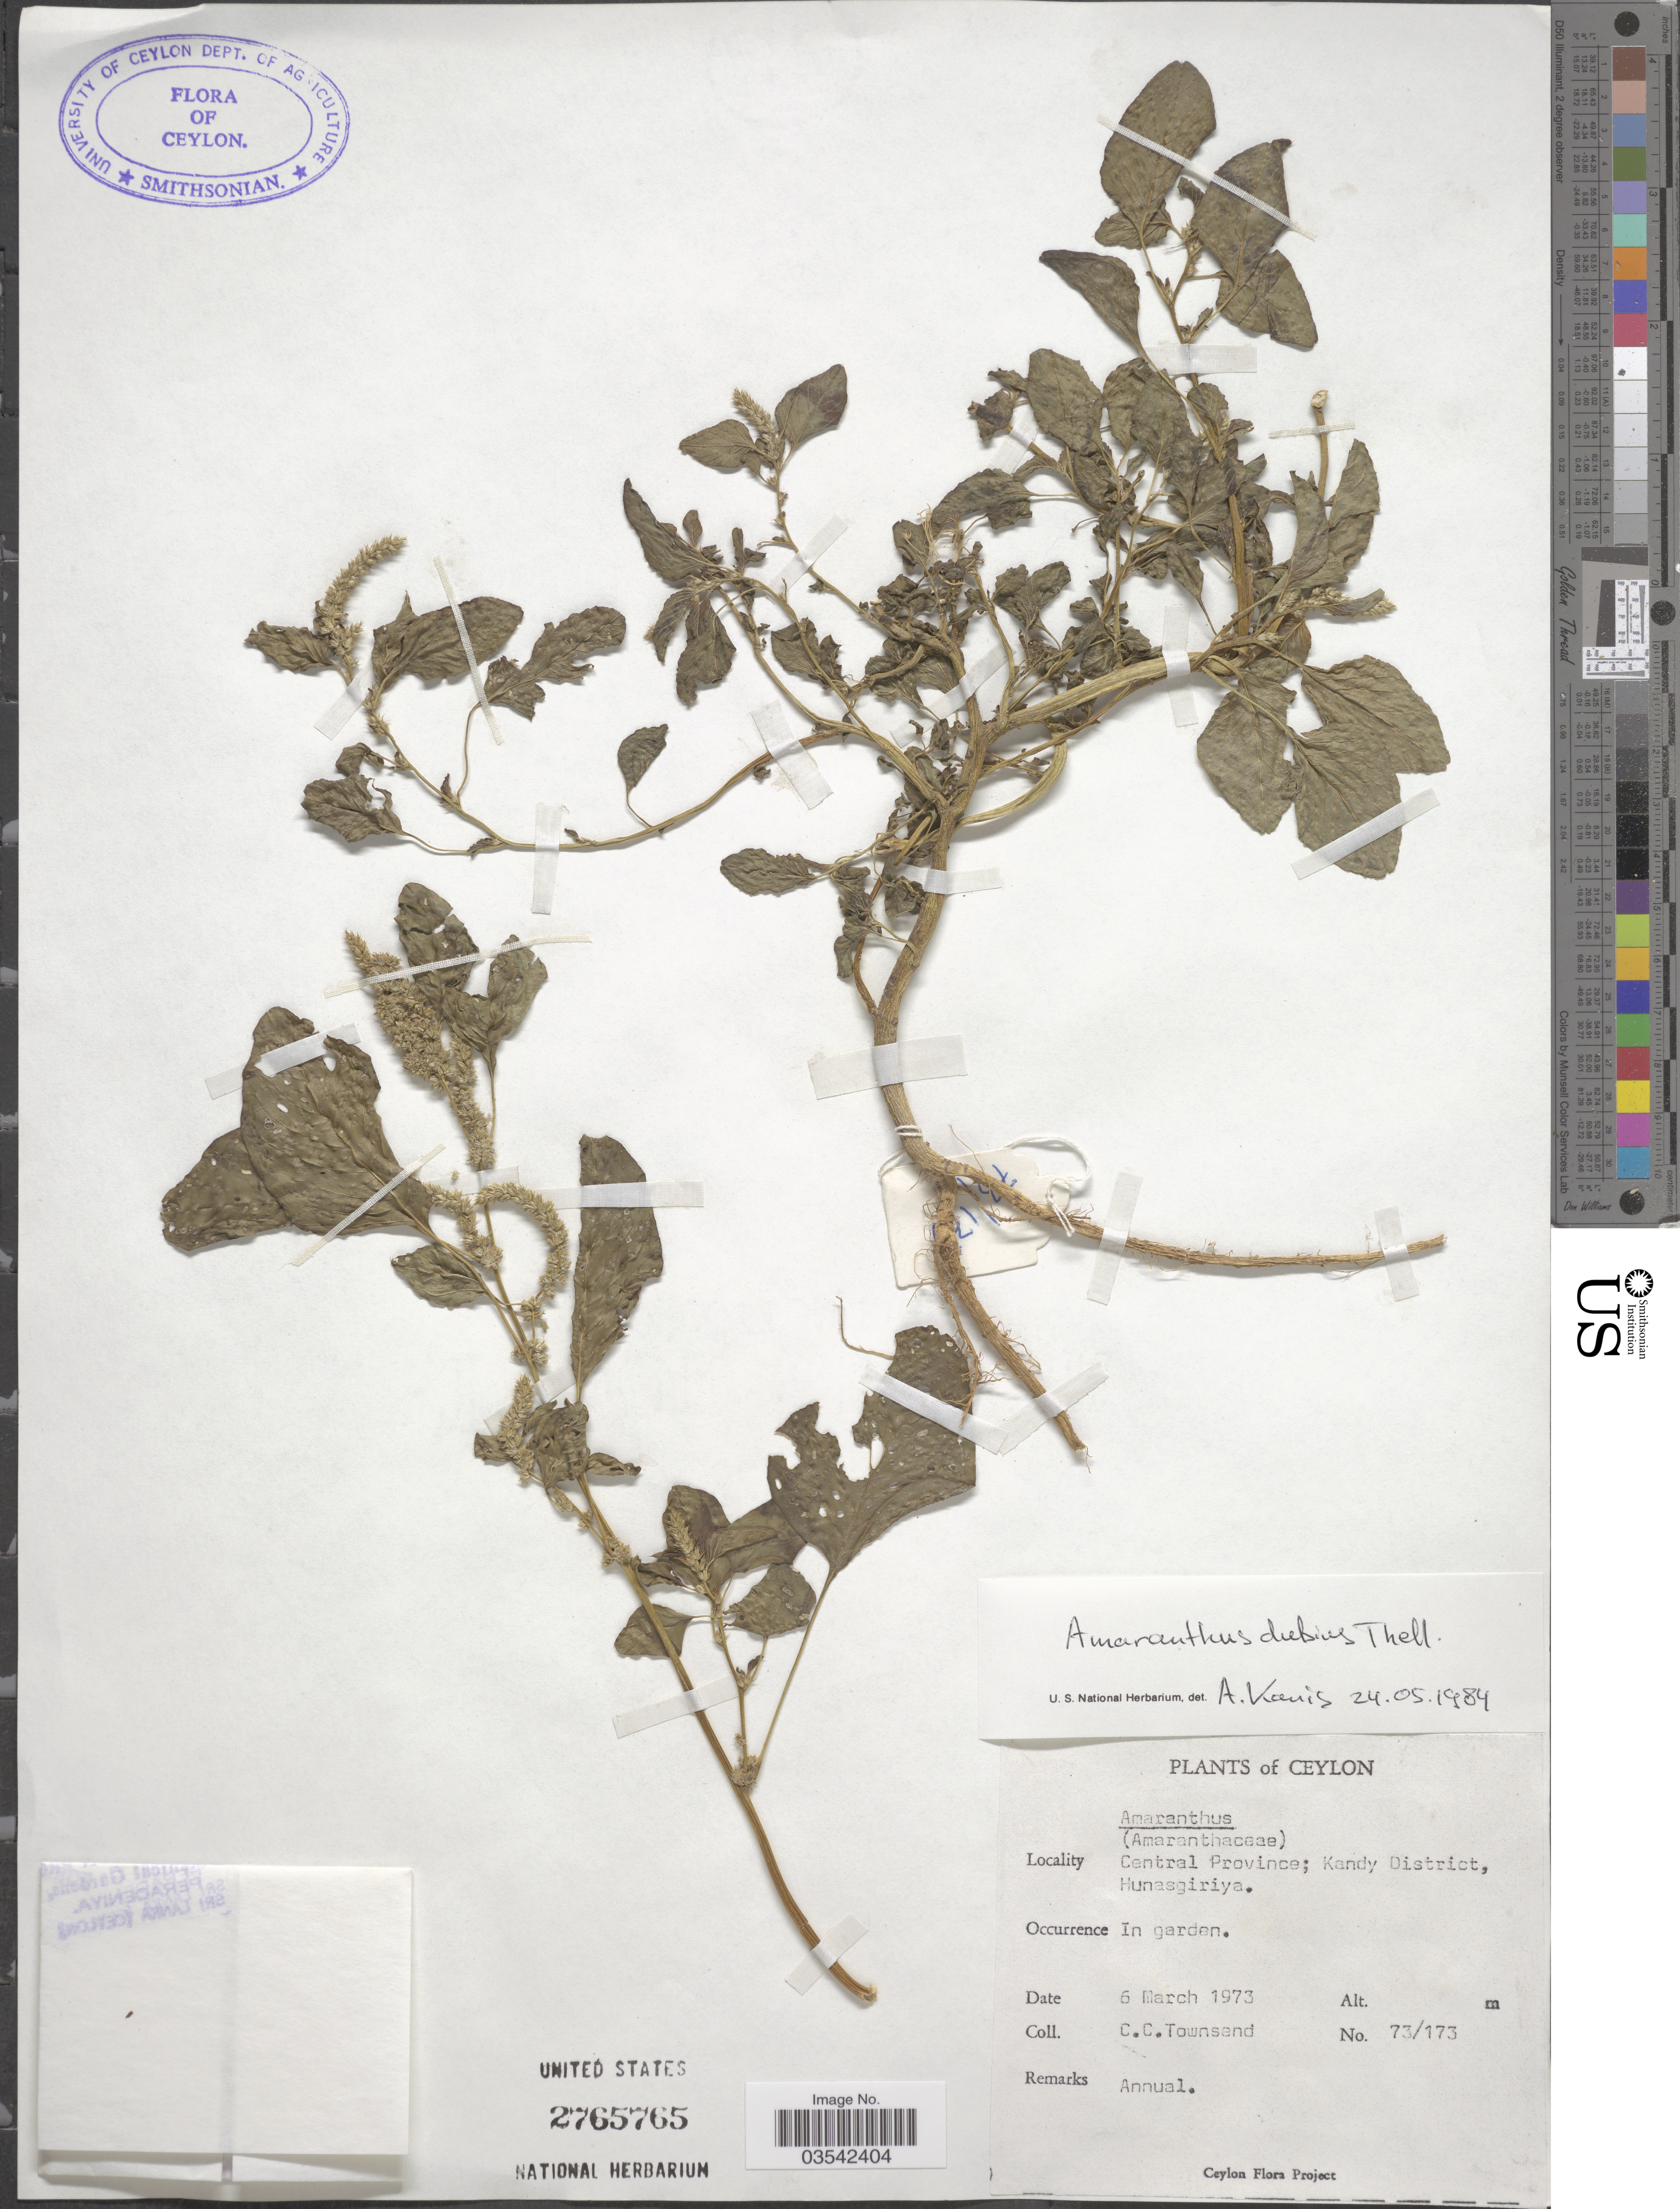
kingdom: Plantae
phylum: Tracheophyta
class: Magnoliopsida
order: Caryophyllales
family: Amaranthaceae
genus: Amaranthus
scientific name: Amaranthus dubius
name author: Mart. ex Thell.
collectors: C. C. Townsend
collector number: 73/173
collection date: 1973-03-06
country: Sri Lanka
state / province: Central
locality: Ceylon. Kandy District, Hunasgiriya.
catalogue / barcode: US 2765765